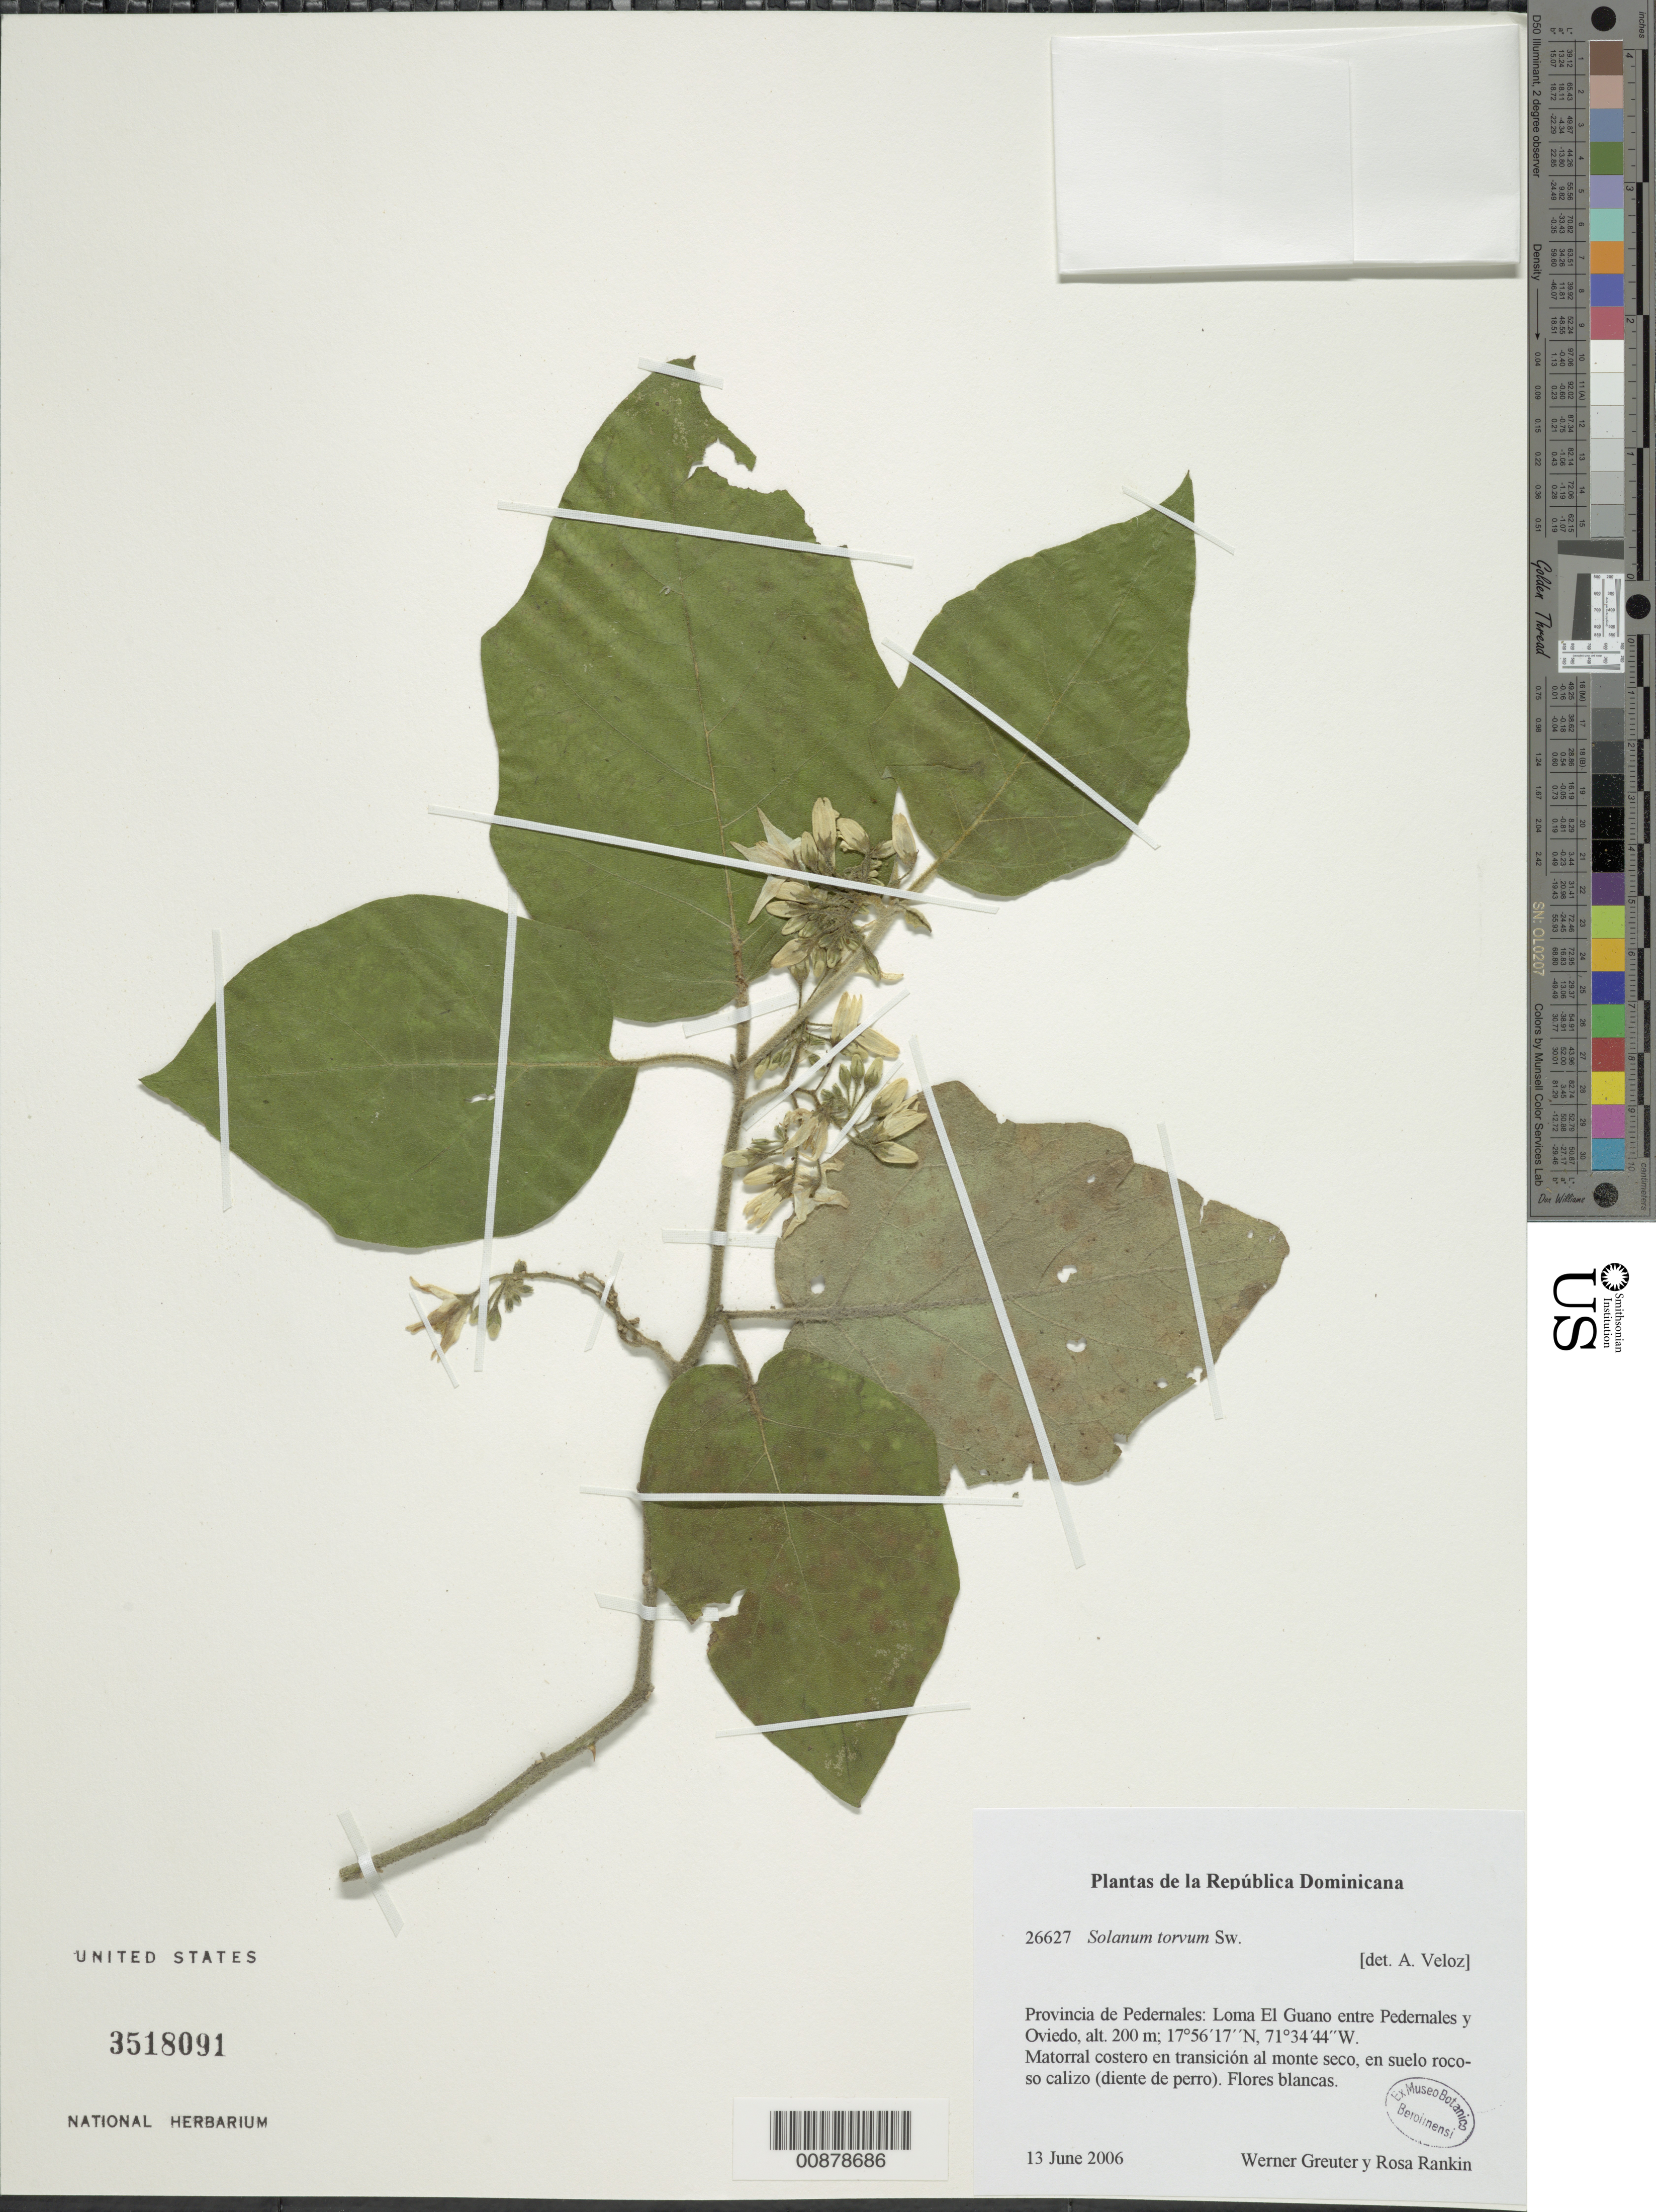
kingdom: Plantae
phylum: Tracheophyta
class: Magnoliopsida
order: Solanales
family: Solanaceae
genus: Solanum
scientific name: Solanum torvum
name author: Sw.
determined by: Veloz, A.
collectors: W. Greuter & R. Rankin Rodriguez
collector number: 26627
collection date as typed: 13 Jun 2006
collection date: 2006-06-13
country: Dominican Republic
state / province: Pedernales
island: Hispaniola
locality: Loma El Guano entre Pedernales y Oviedo.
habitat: Matorral costero en transición al monte seco, en suelo rocoso calizo (diente de perro).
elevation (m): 200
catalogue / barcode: US 3518091